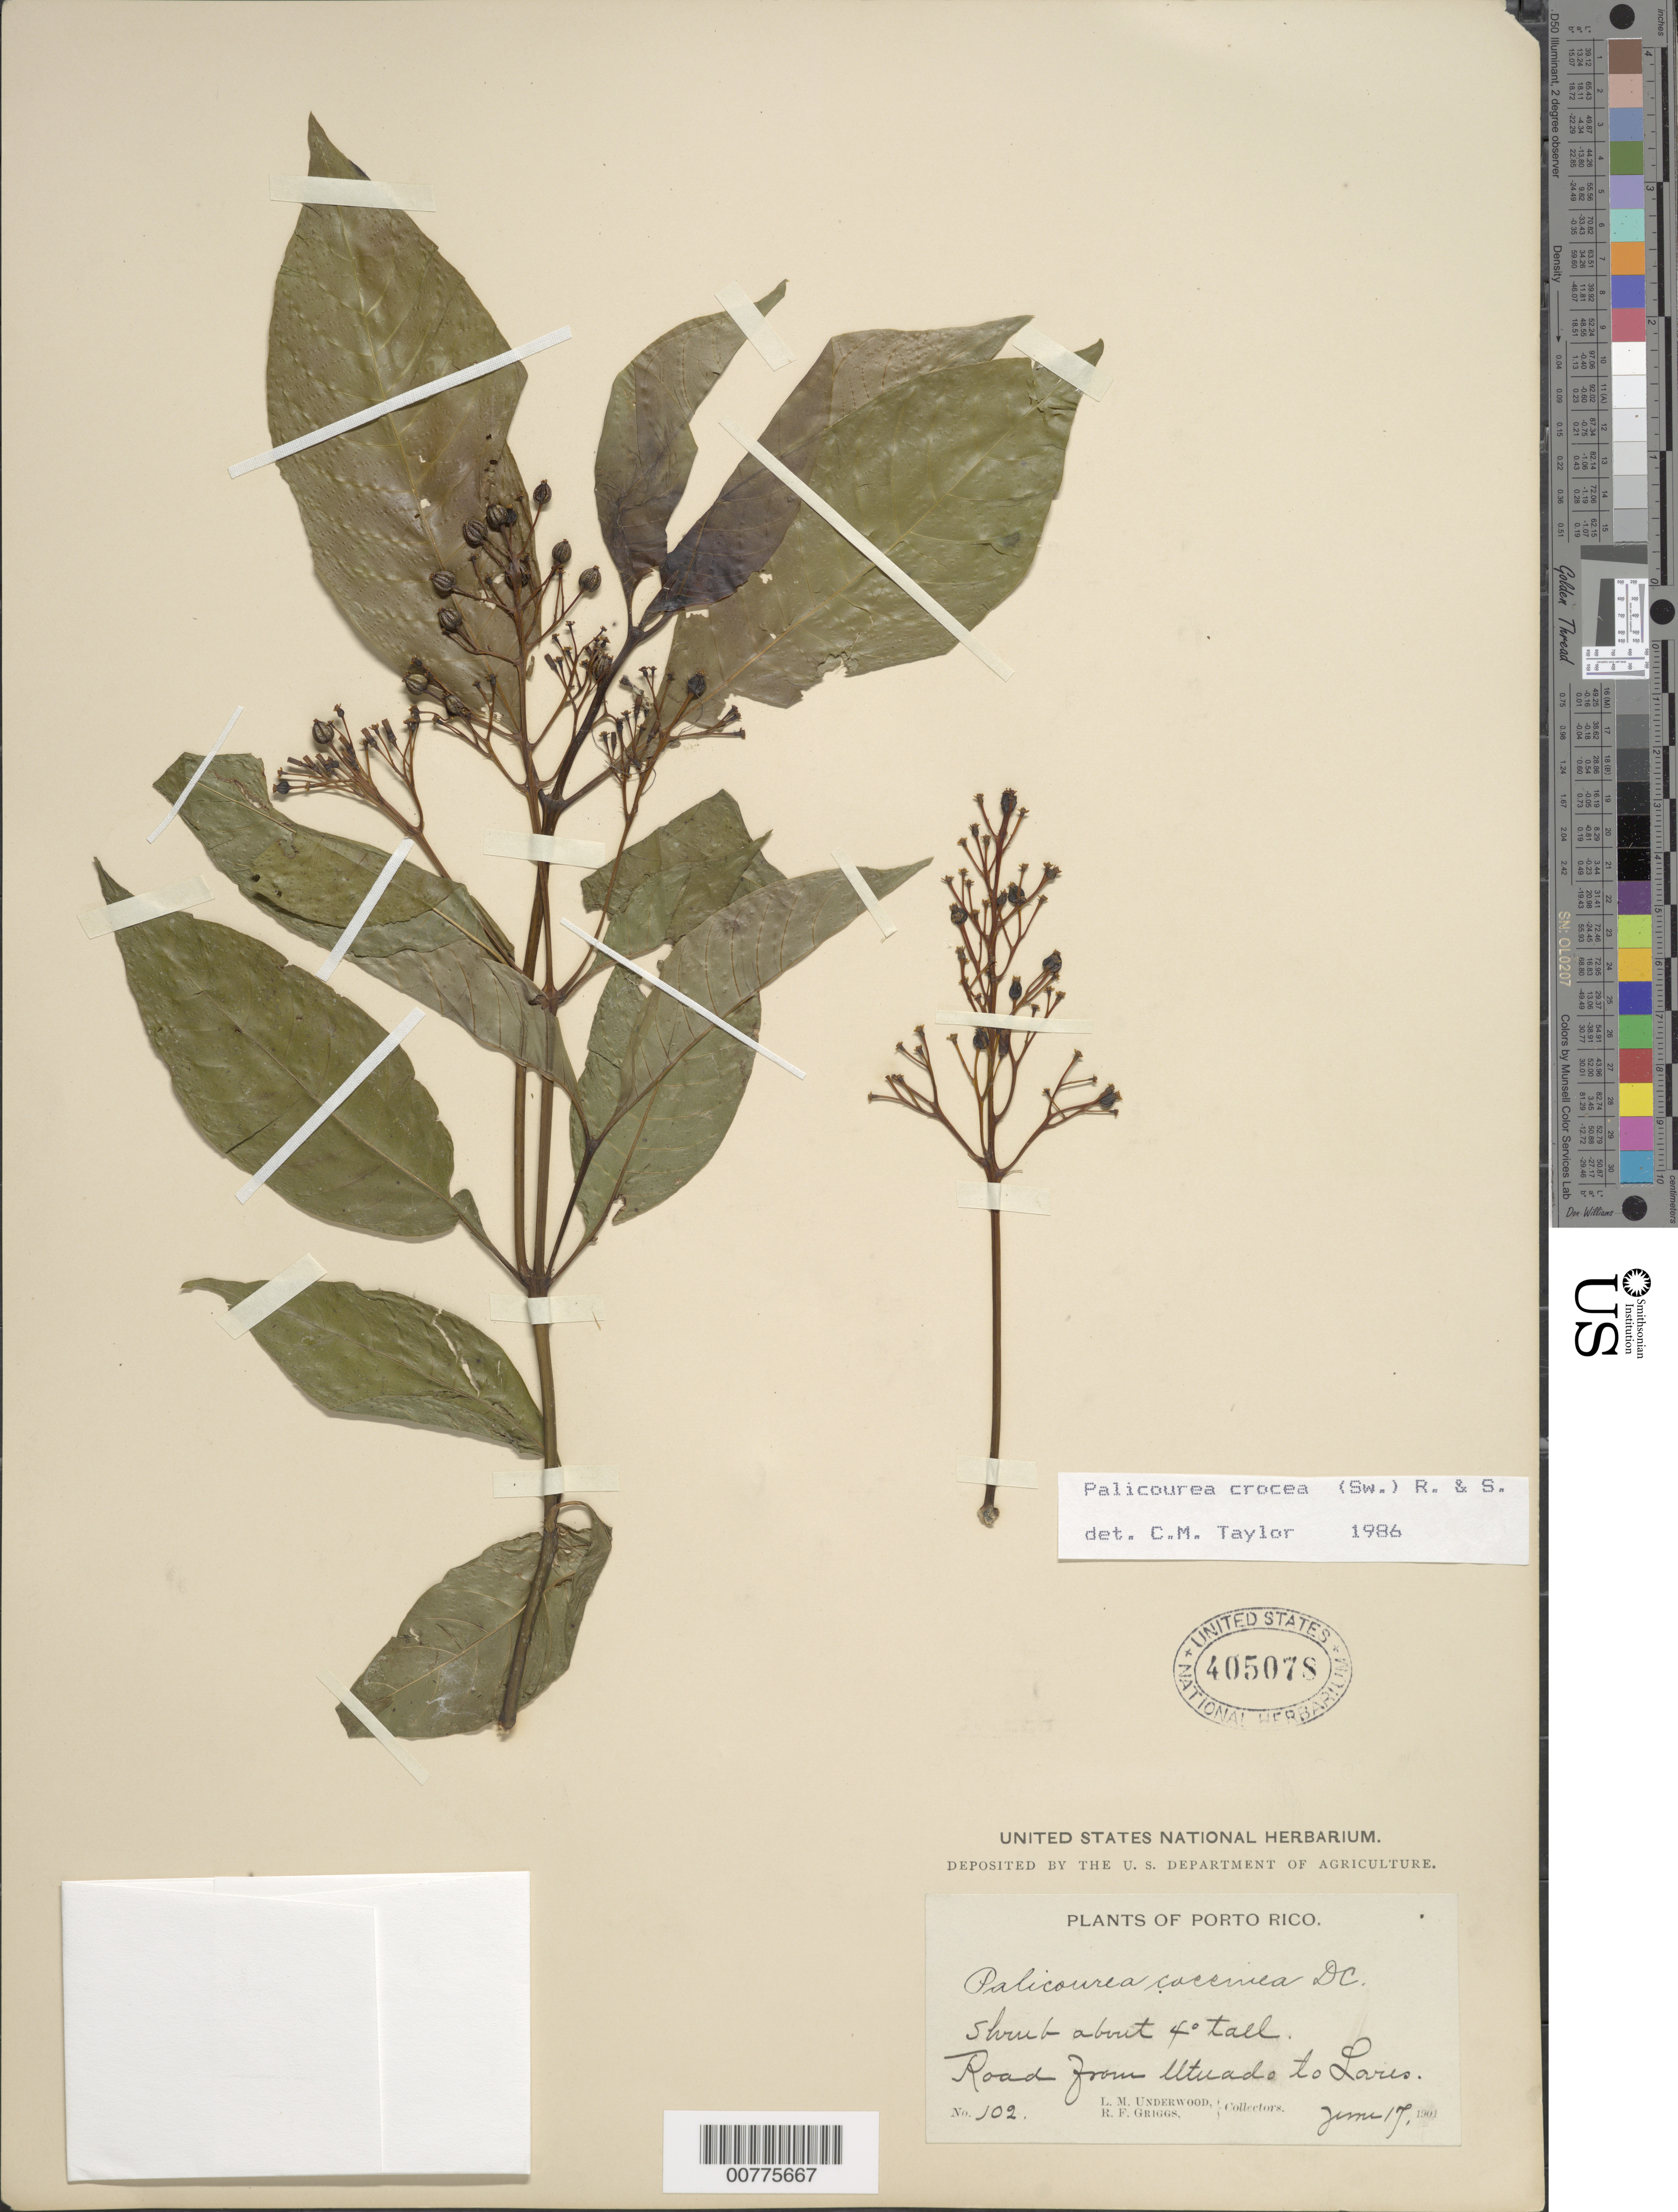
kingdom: Plantae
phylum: Tracheophyta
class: Magnoliopsida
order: Gentianales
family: Rubiaceae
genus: Palicourea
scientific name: Palicourea crocea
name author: (Sw.) Schult.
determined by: Taylor, Charlotte M.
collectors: L. M. Underwood & R. F. Griggs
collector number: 102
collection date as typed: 17 Jun 1901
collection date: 1901-06-17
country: Puerto Rico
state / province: Utuado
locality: Road from Utuado to Lares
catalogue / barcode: US 405078